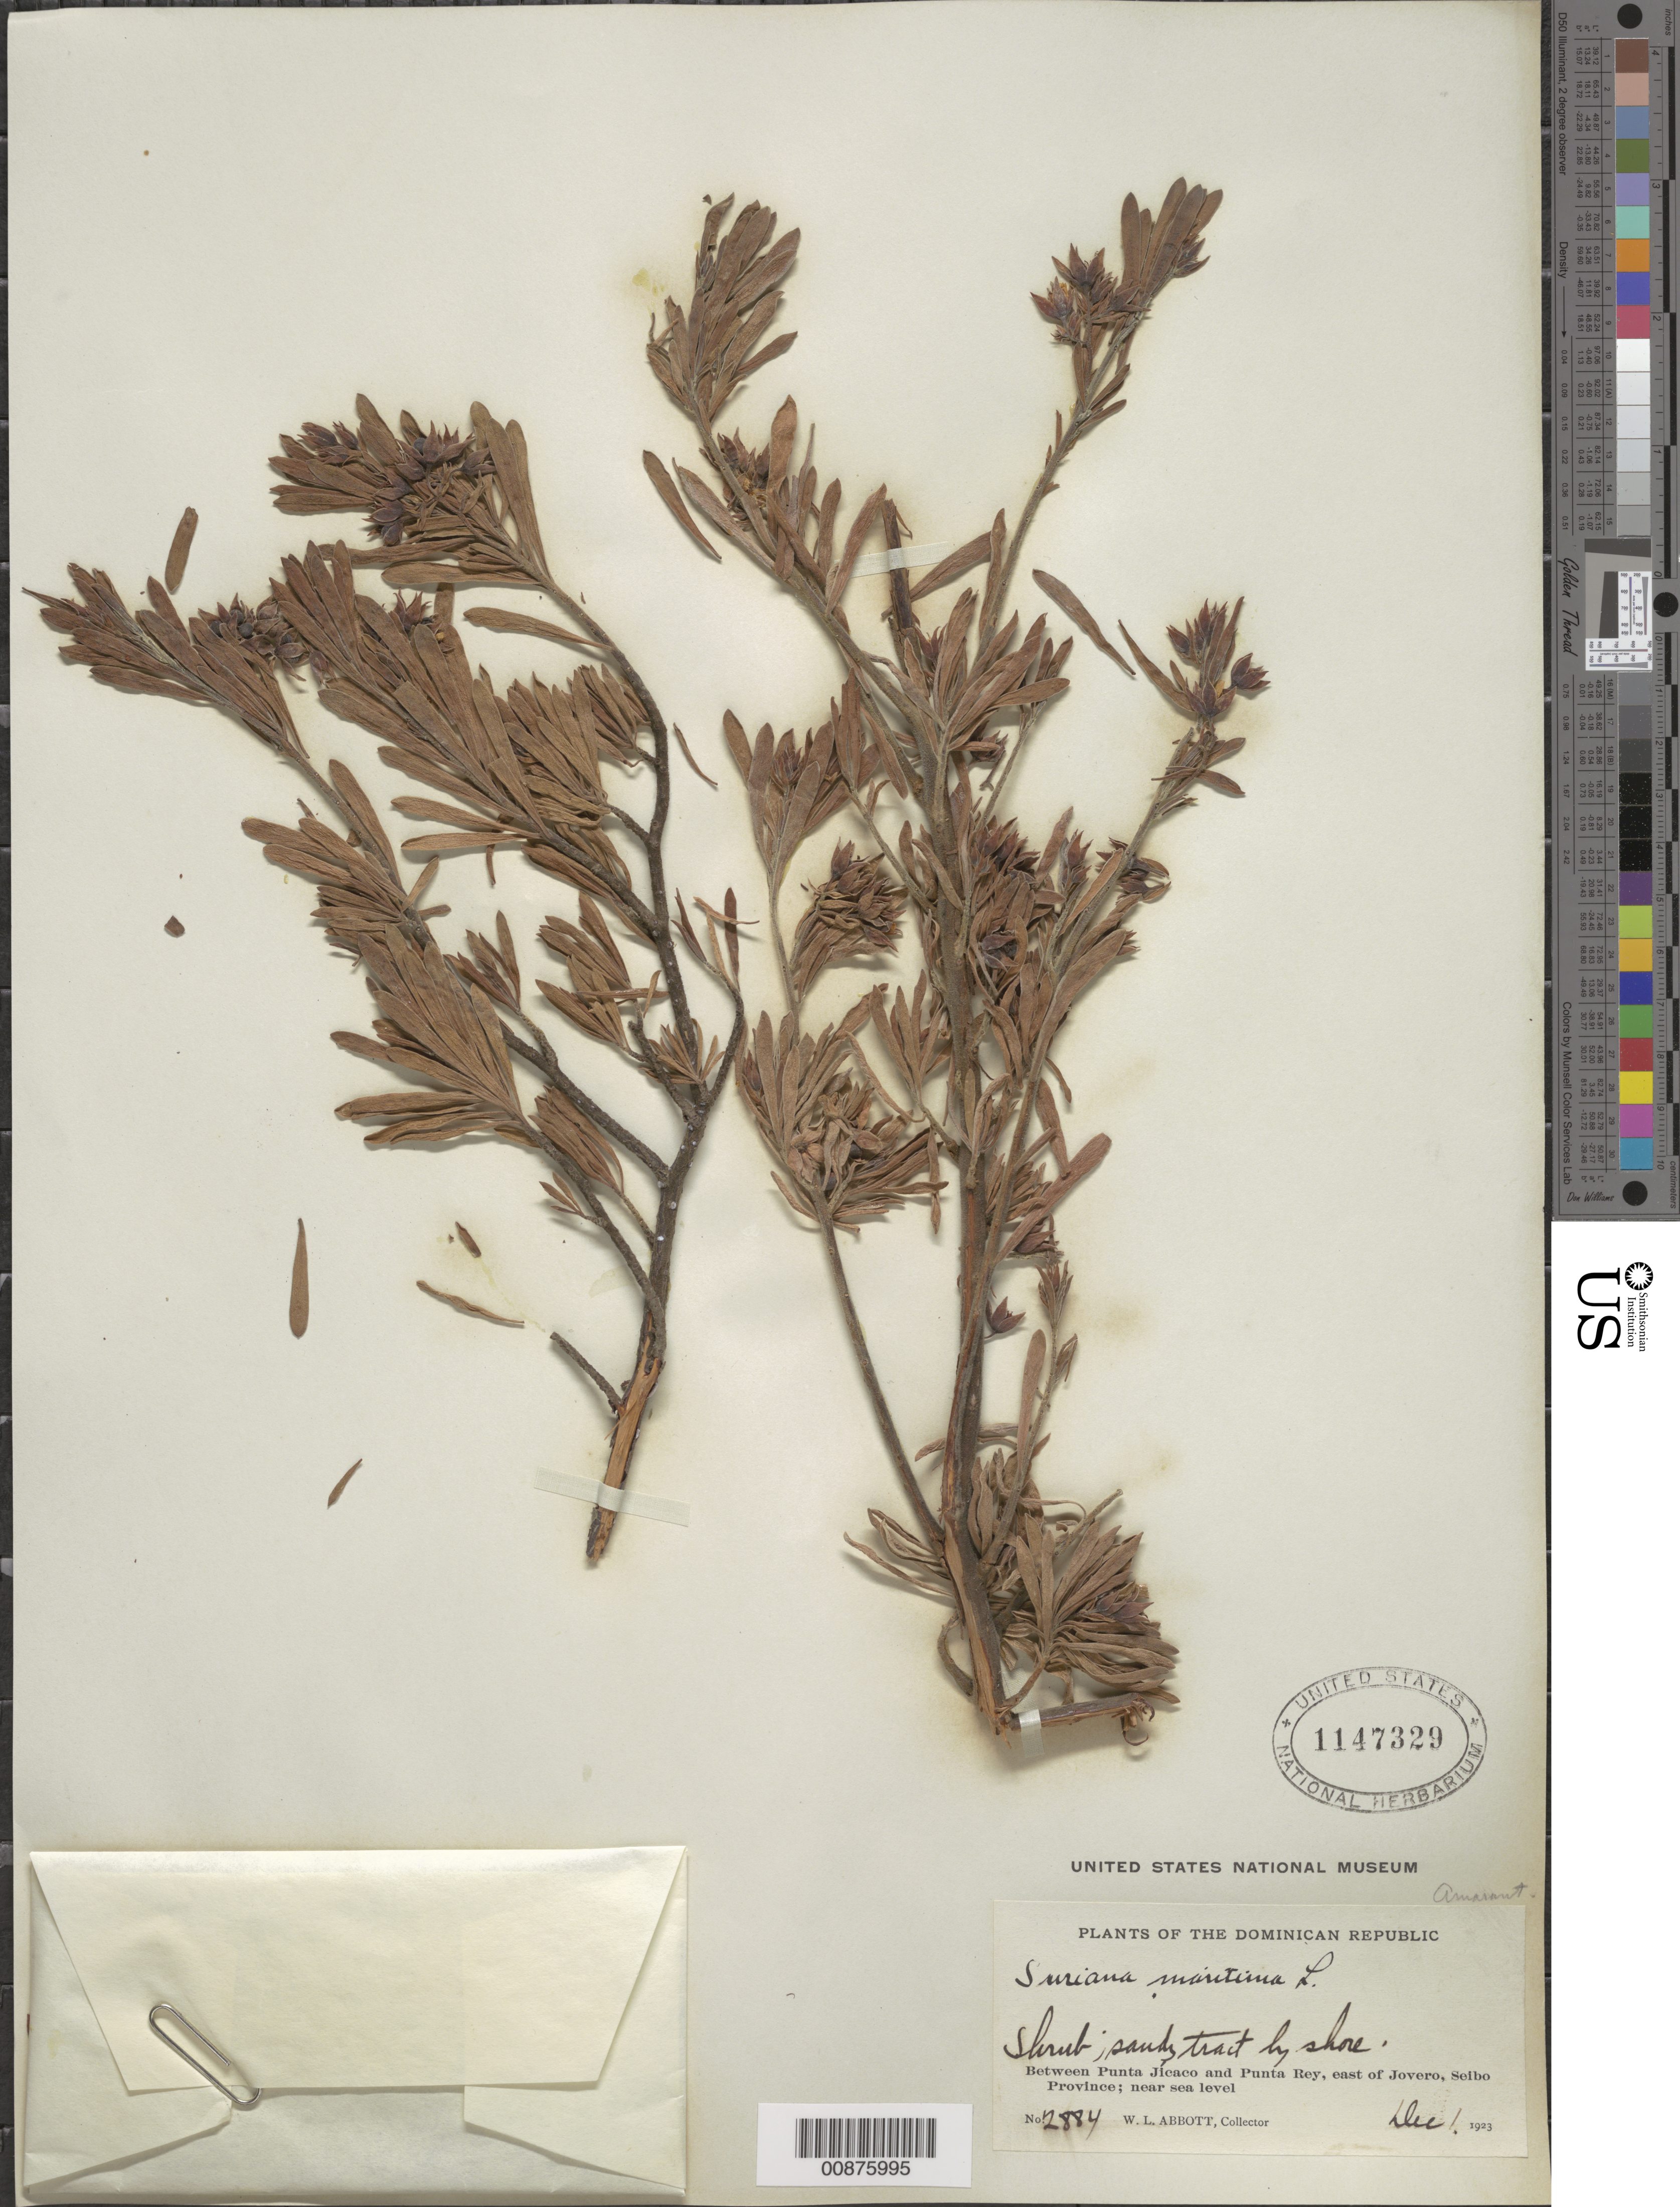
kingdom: Plantae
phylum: Tracheophyta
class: Magnoliopsida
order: Fabales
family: Surianaceae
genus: Suriana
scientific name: Suriana maritima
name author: L.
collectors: W. L. Abbott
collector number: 2884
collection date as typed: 01 Dec 1923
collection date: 1923-12-01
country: Dominican Republic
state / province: El Seibo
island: Hispaniola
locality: Between Punta Jicaco and Punta Rey, E of Jovero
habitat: Sandy tract by shore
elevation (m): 0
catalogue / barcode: US 1147329